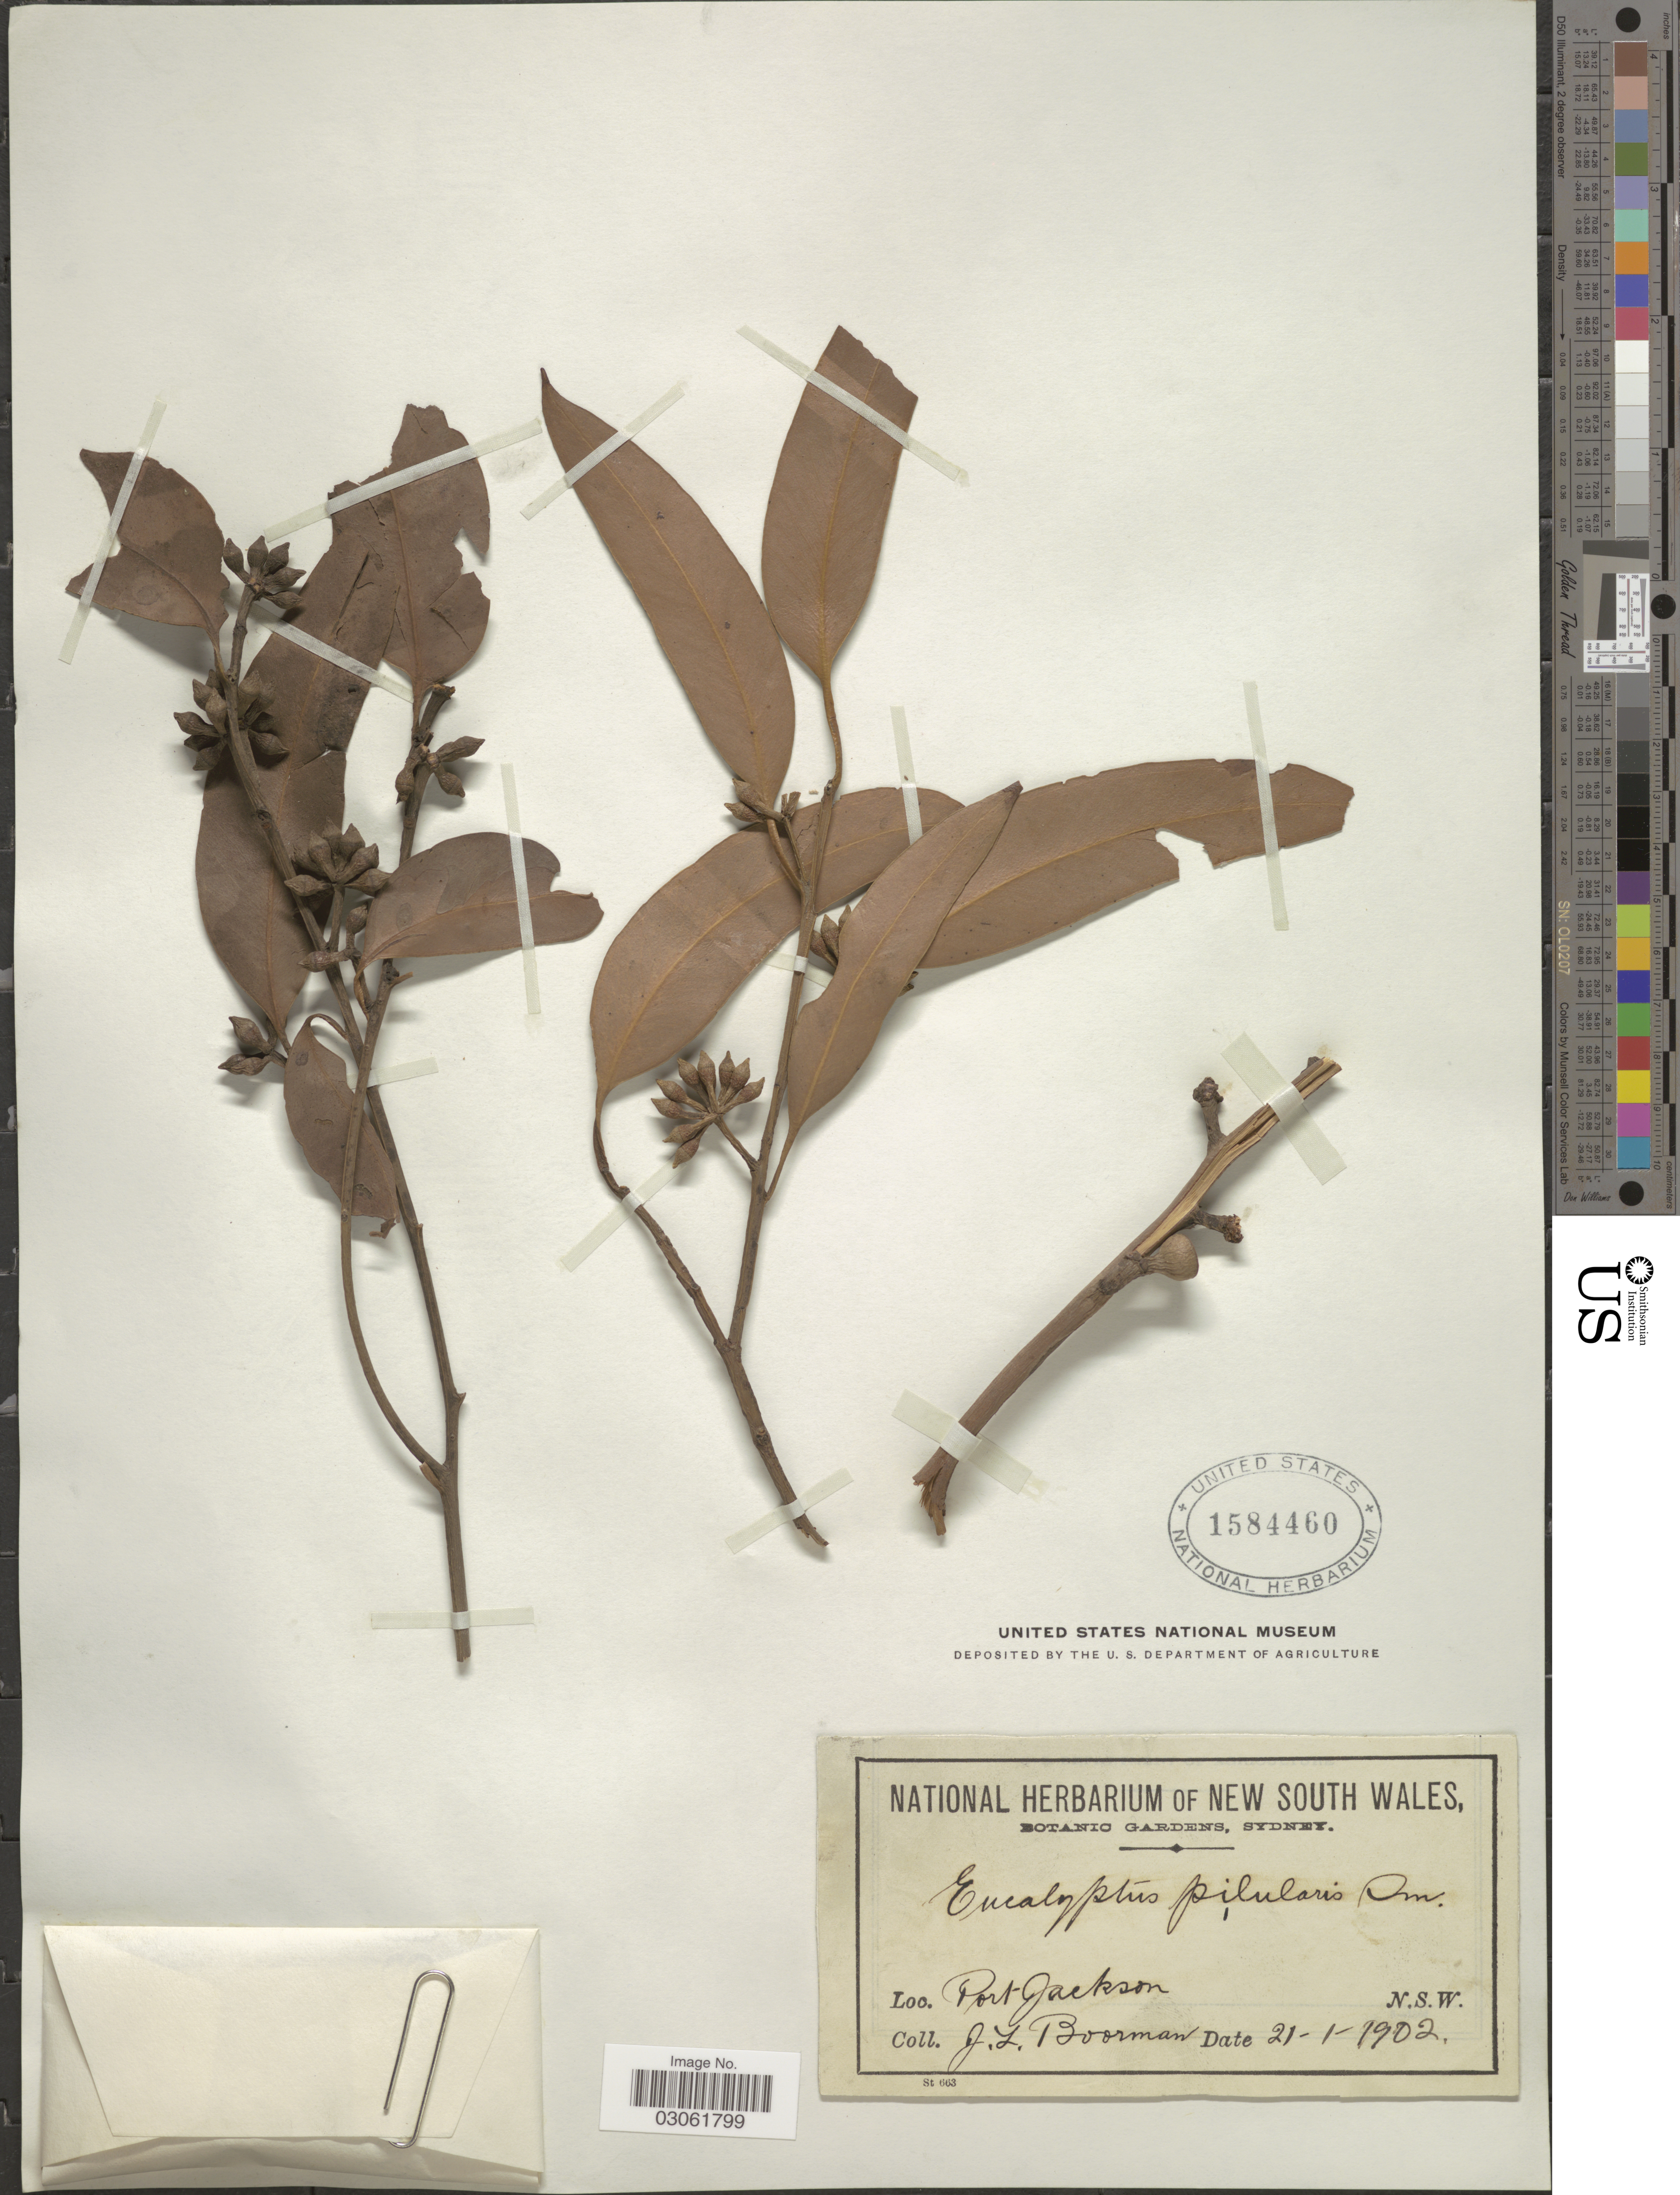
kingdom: Plantae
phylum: Tracheophyta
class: Magnoliopsida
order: Myrtales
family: Myrtaceae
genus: Eucalyptus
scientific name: Eucalyptus pilularis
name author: Sm.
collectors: J. Boorman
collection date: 1902-01-21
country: Australia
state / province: New South Wales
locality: Port Jackson.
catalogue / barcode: US 1584460